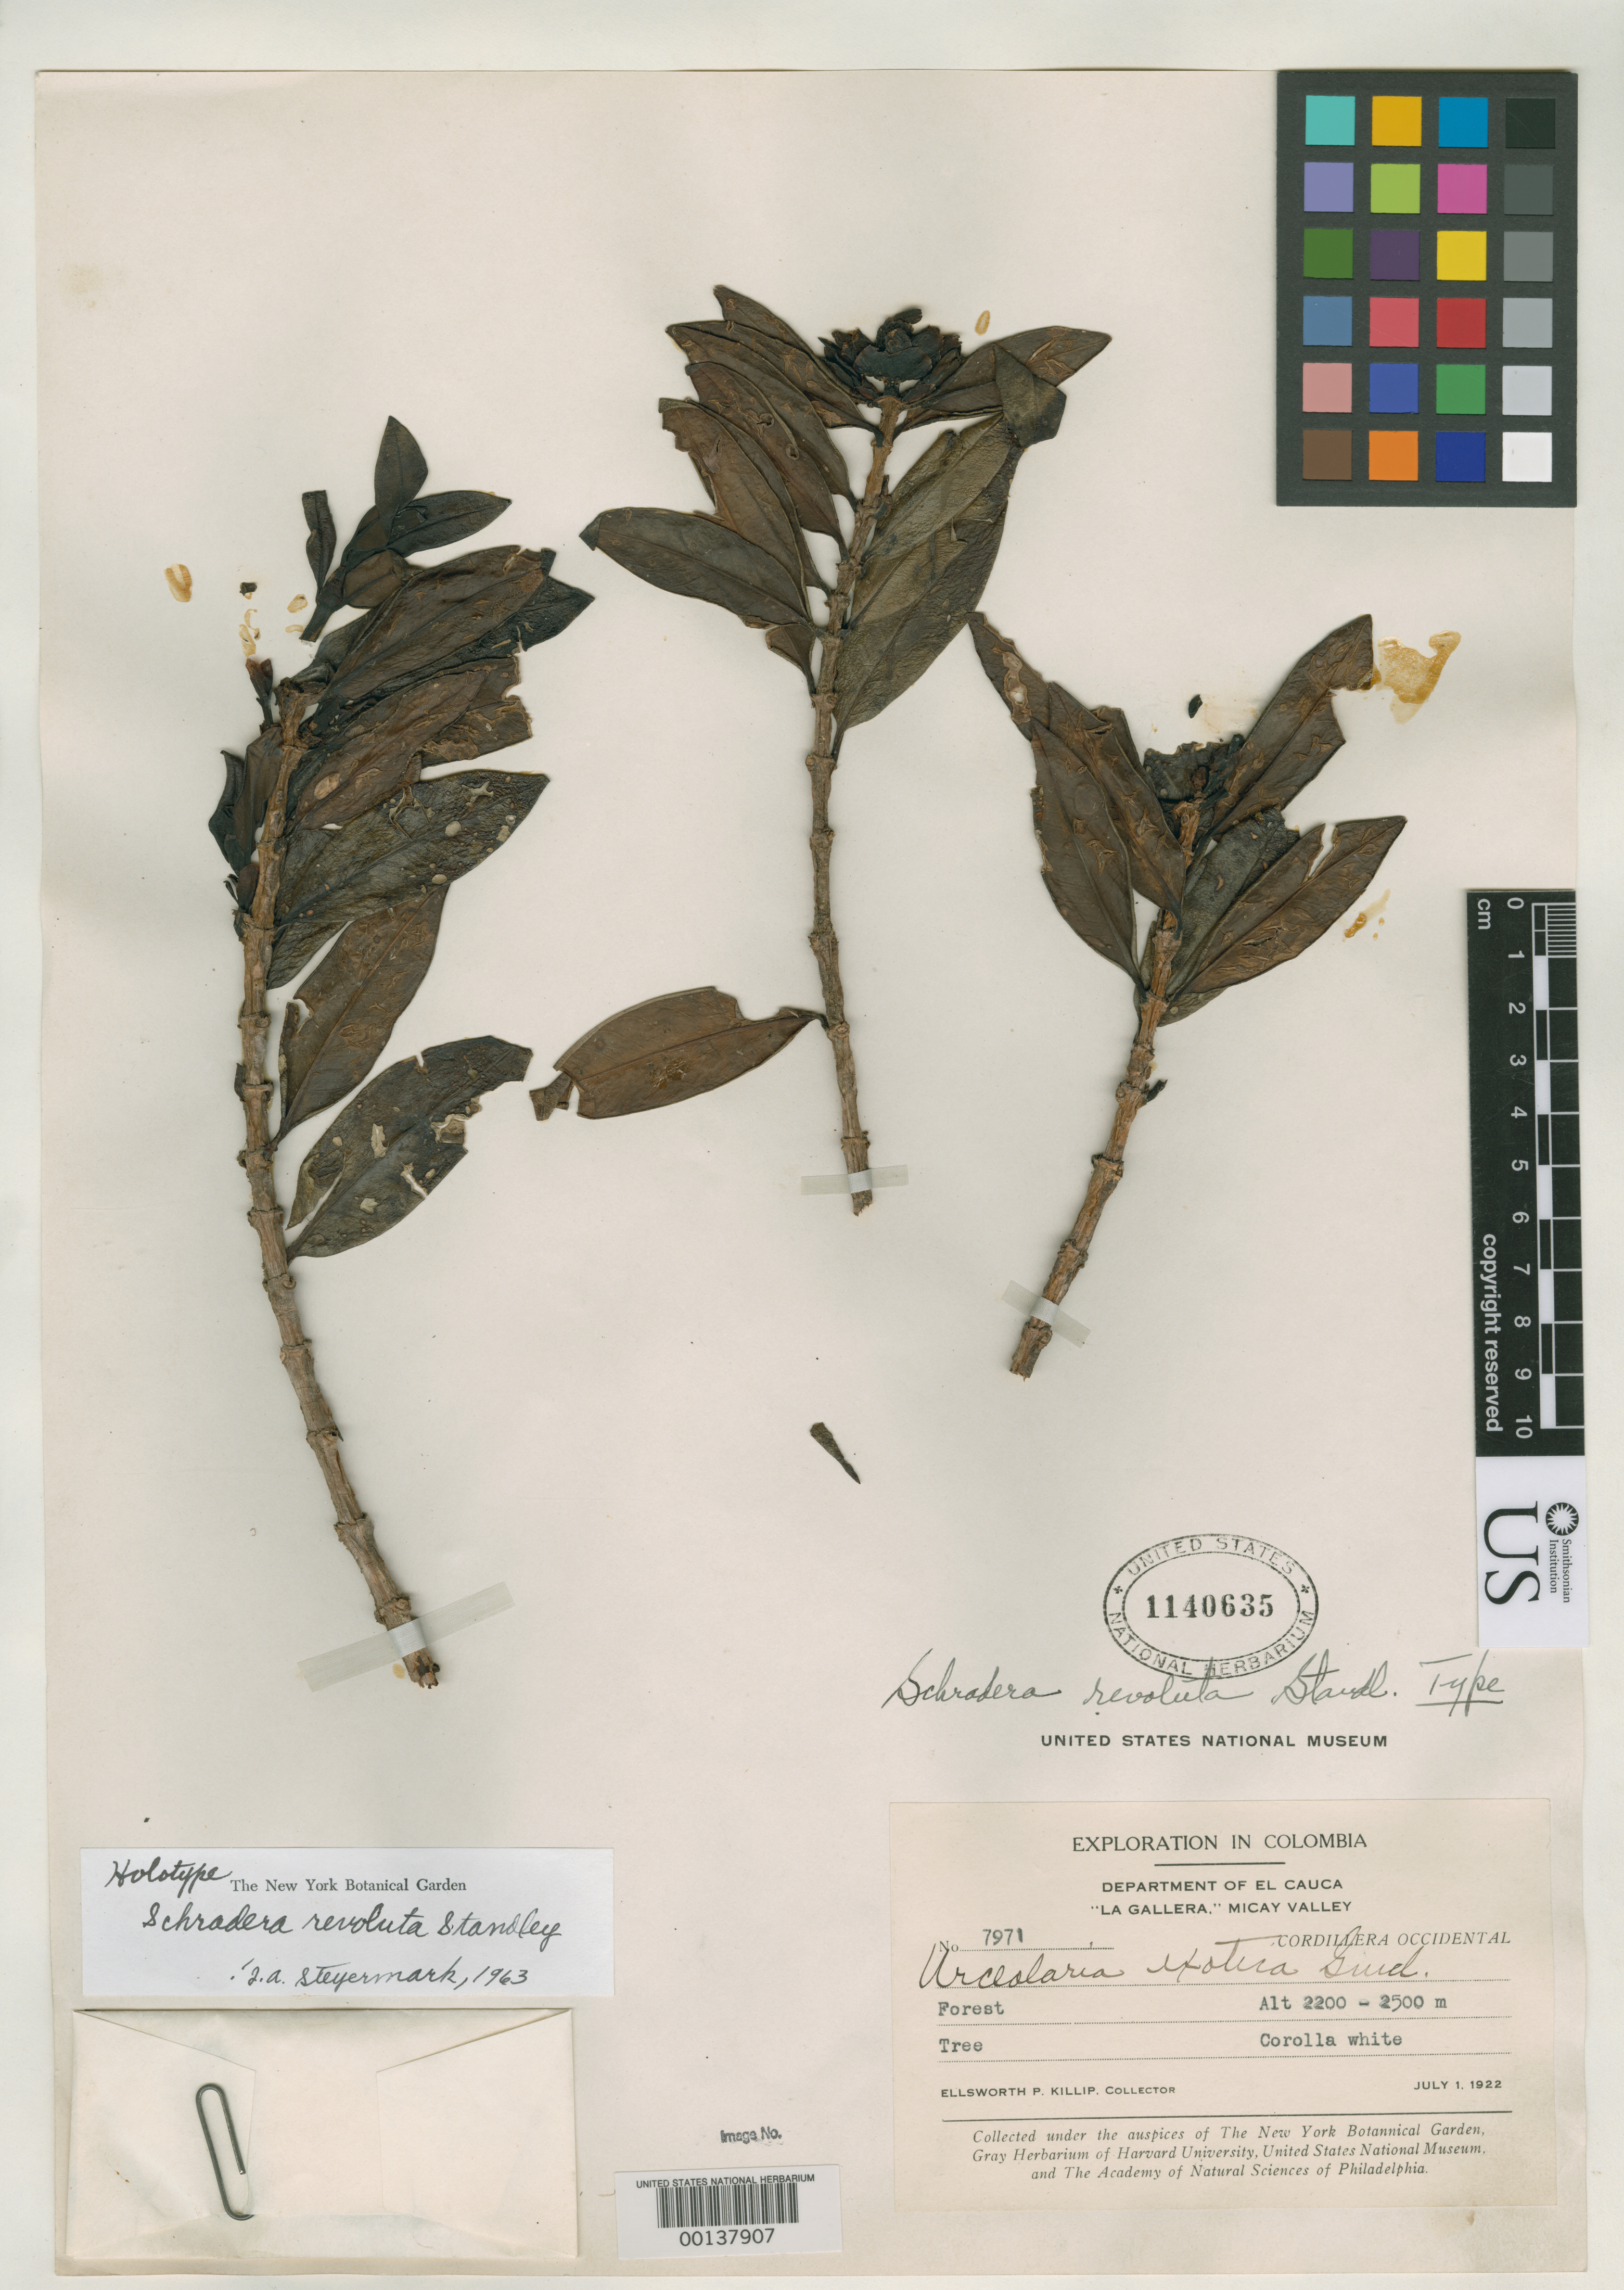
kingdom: Plantae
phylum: Tracheophyta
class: Magnoliopsida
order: Gentianales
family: Rubiaceae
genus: Schradera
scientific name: Schradera revoluta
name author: Standl.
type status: Holotype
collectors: E. P. Killip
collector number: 7971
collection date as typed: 01 Jul 1922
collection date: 1922-07-01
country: Colombia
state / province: Cauca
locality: La Gallera Micay Valley.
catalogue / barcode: US 1140635